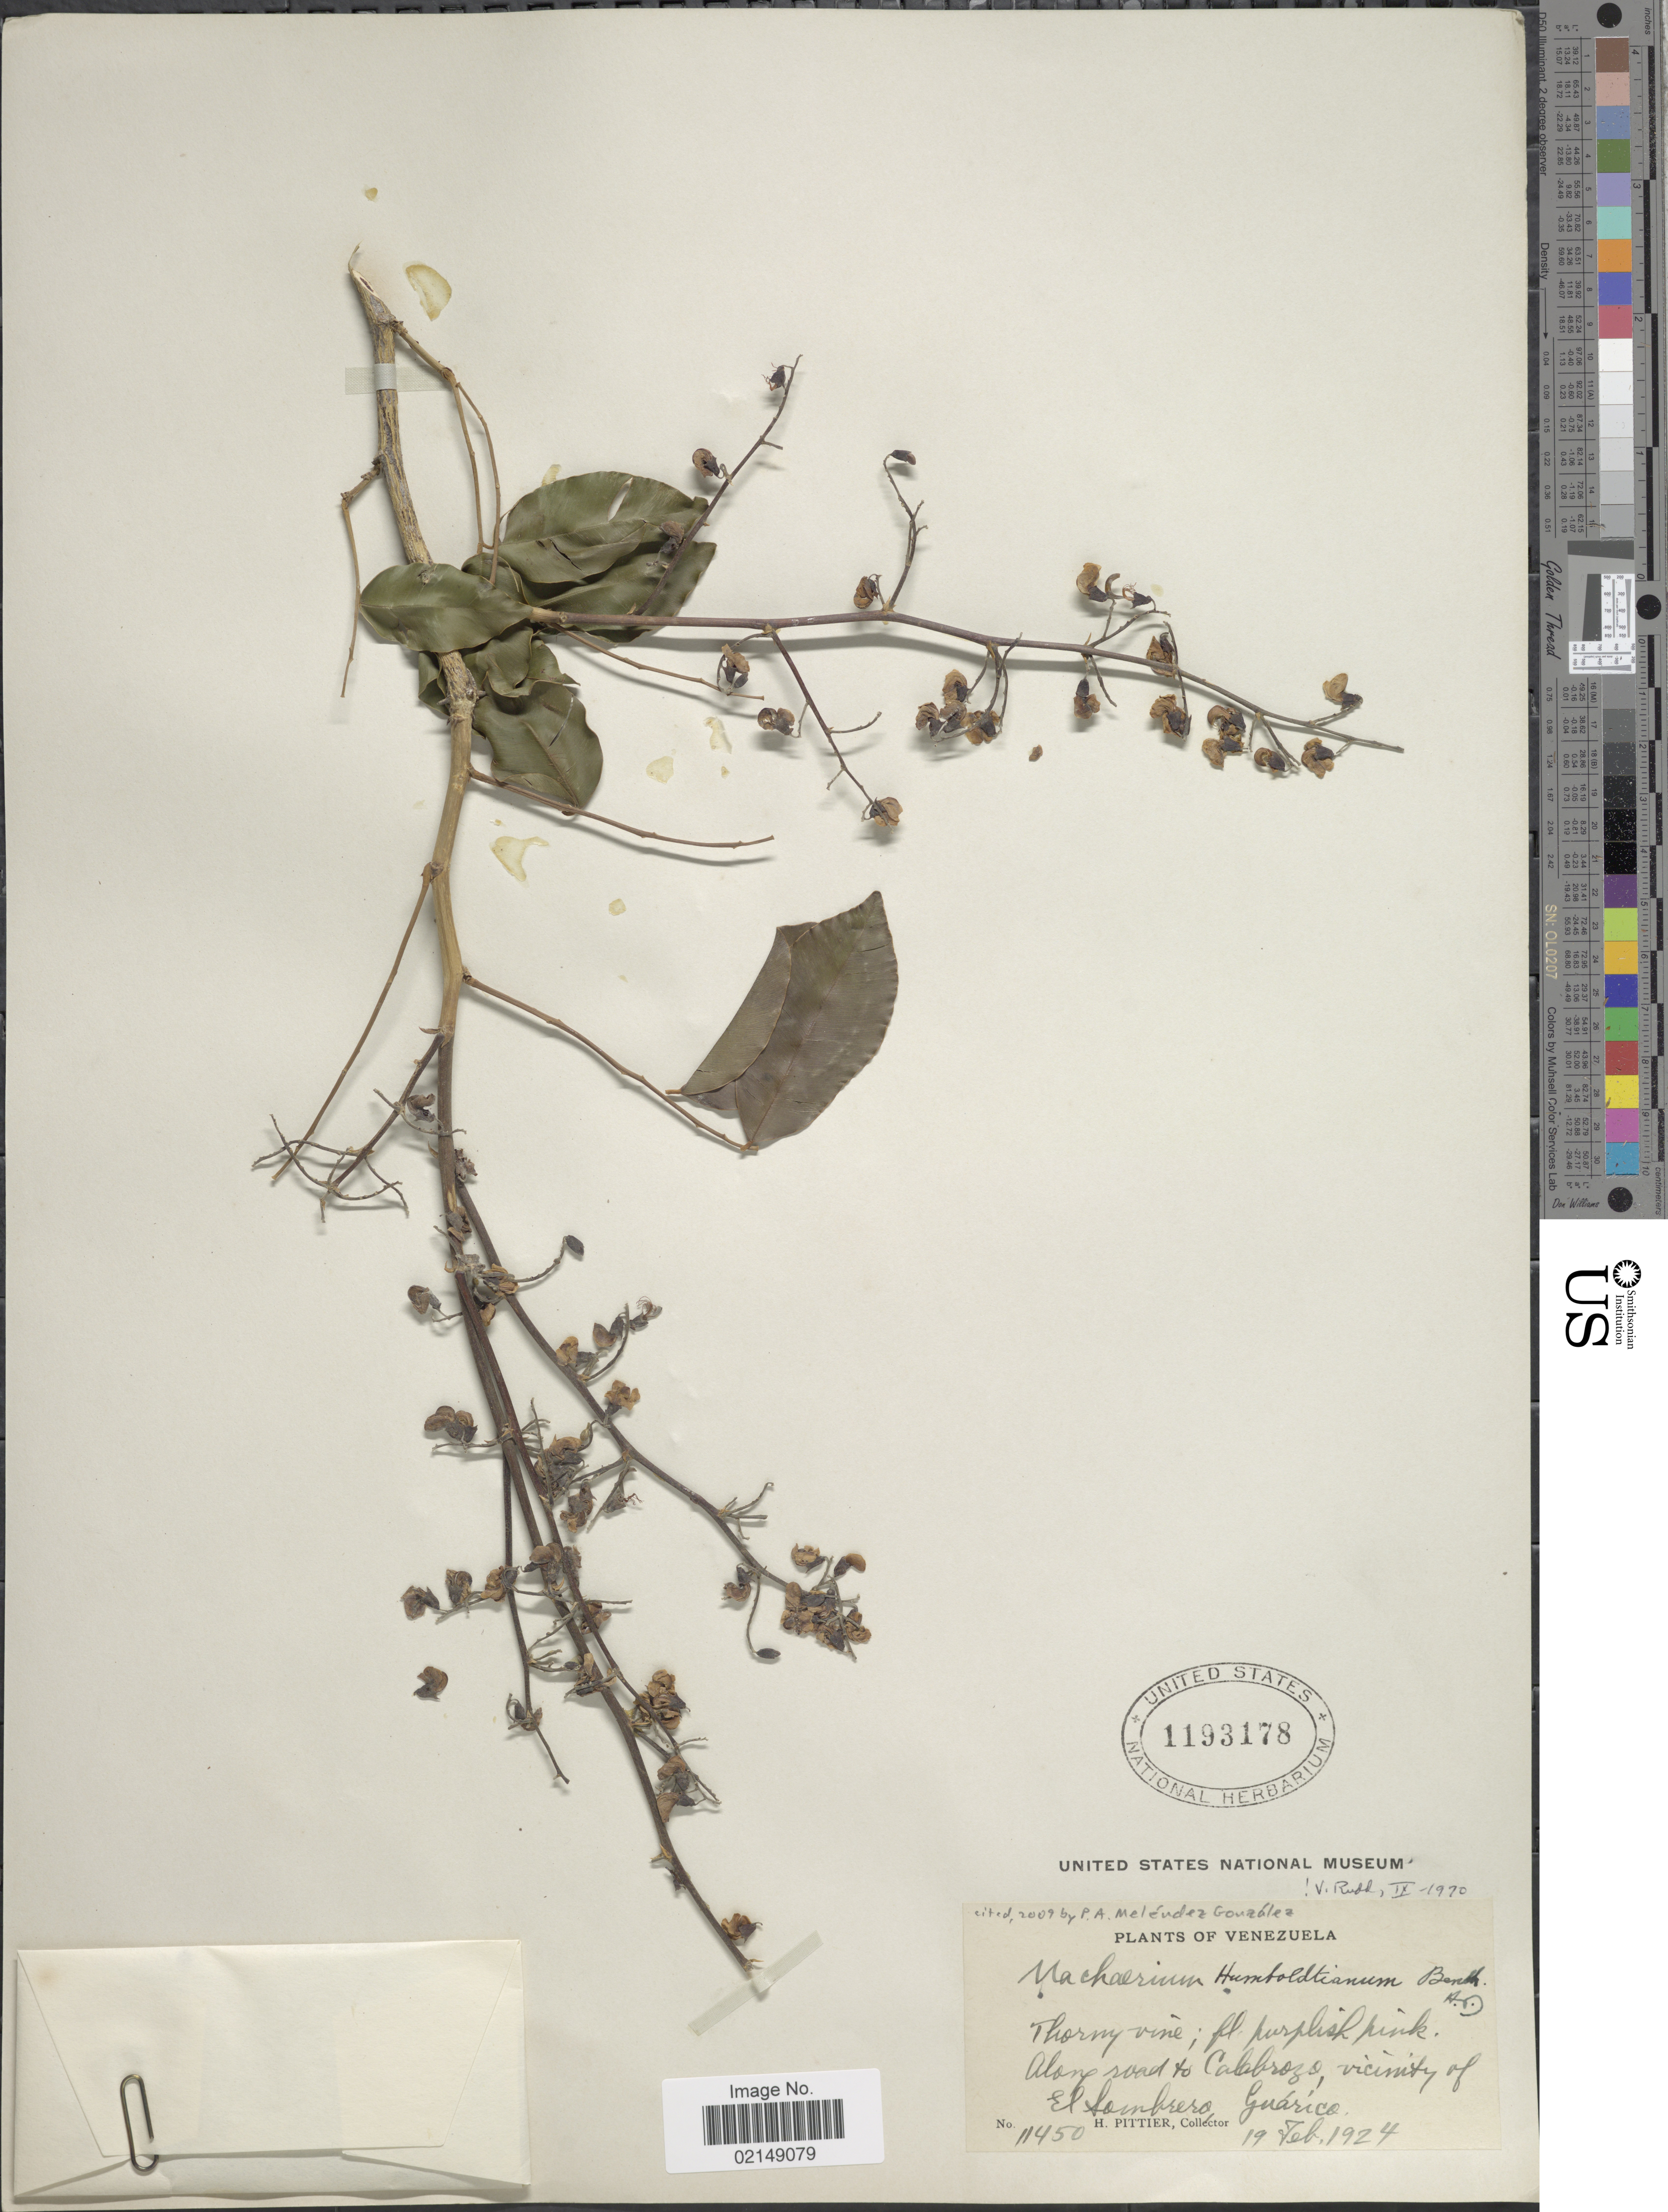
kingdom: Plantae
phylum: Tracheophyta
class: Magnoliopsida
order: Fabales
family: Fabaceae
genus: Machaerium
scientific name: Machaerium humboldtianum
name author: Vogel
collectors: H. F. Pittier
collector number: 11450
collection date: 1924-02-19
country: Venezuela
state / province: Guárico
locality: Allong road to Calabozo, vicinity of El Sombrero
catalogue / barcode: US 1193178